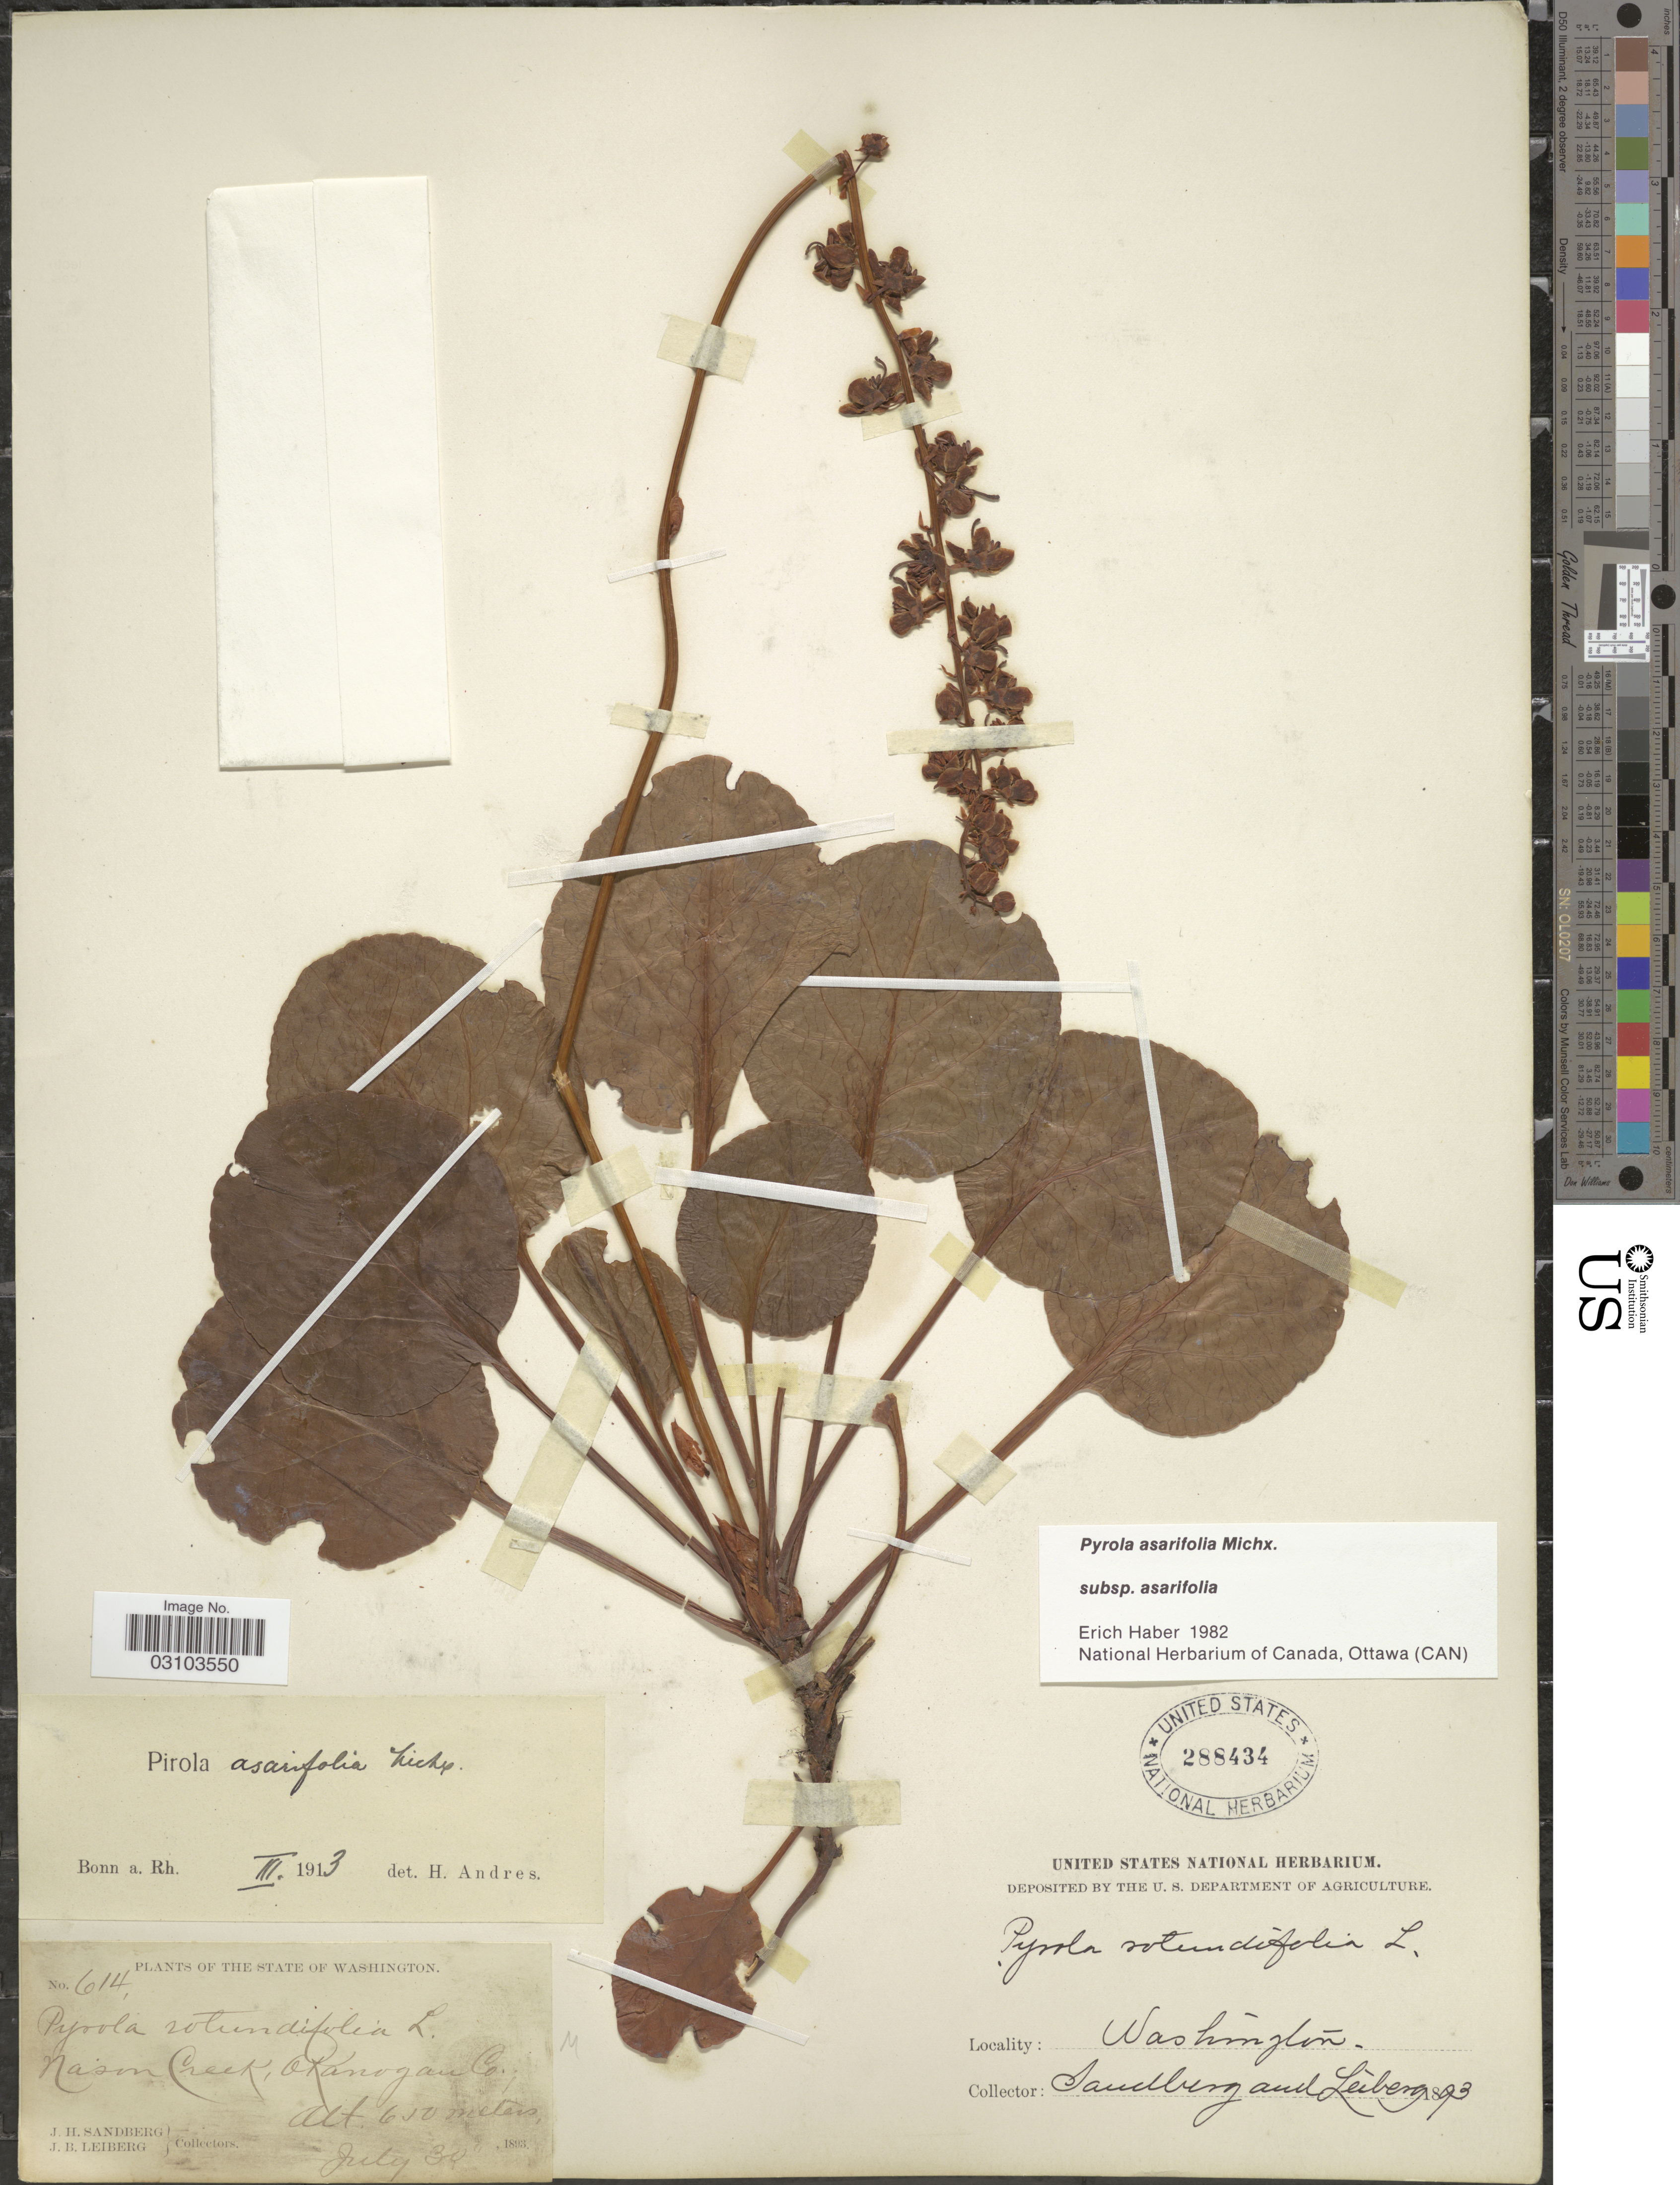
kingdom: Plantae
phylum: Tracheophyta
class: Magnoliopsida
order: Ericales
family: Ericaceae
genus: Pyrola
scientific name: Pyrola asarifolia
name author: Michx.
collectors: J. H. Sandberg & J. B. Leiberg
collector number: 614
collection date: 1893-07-30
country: United States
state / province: Washington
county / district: Okanogan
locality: Mason Creek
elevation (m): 650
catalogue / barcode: US 288434